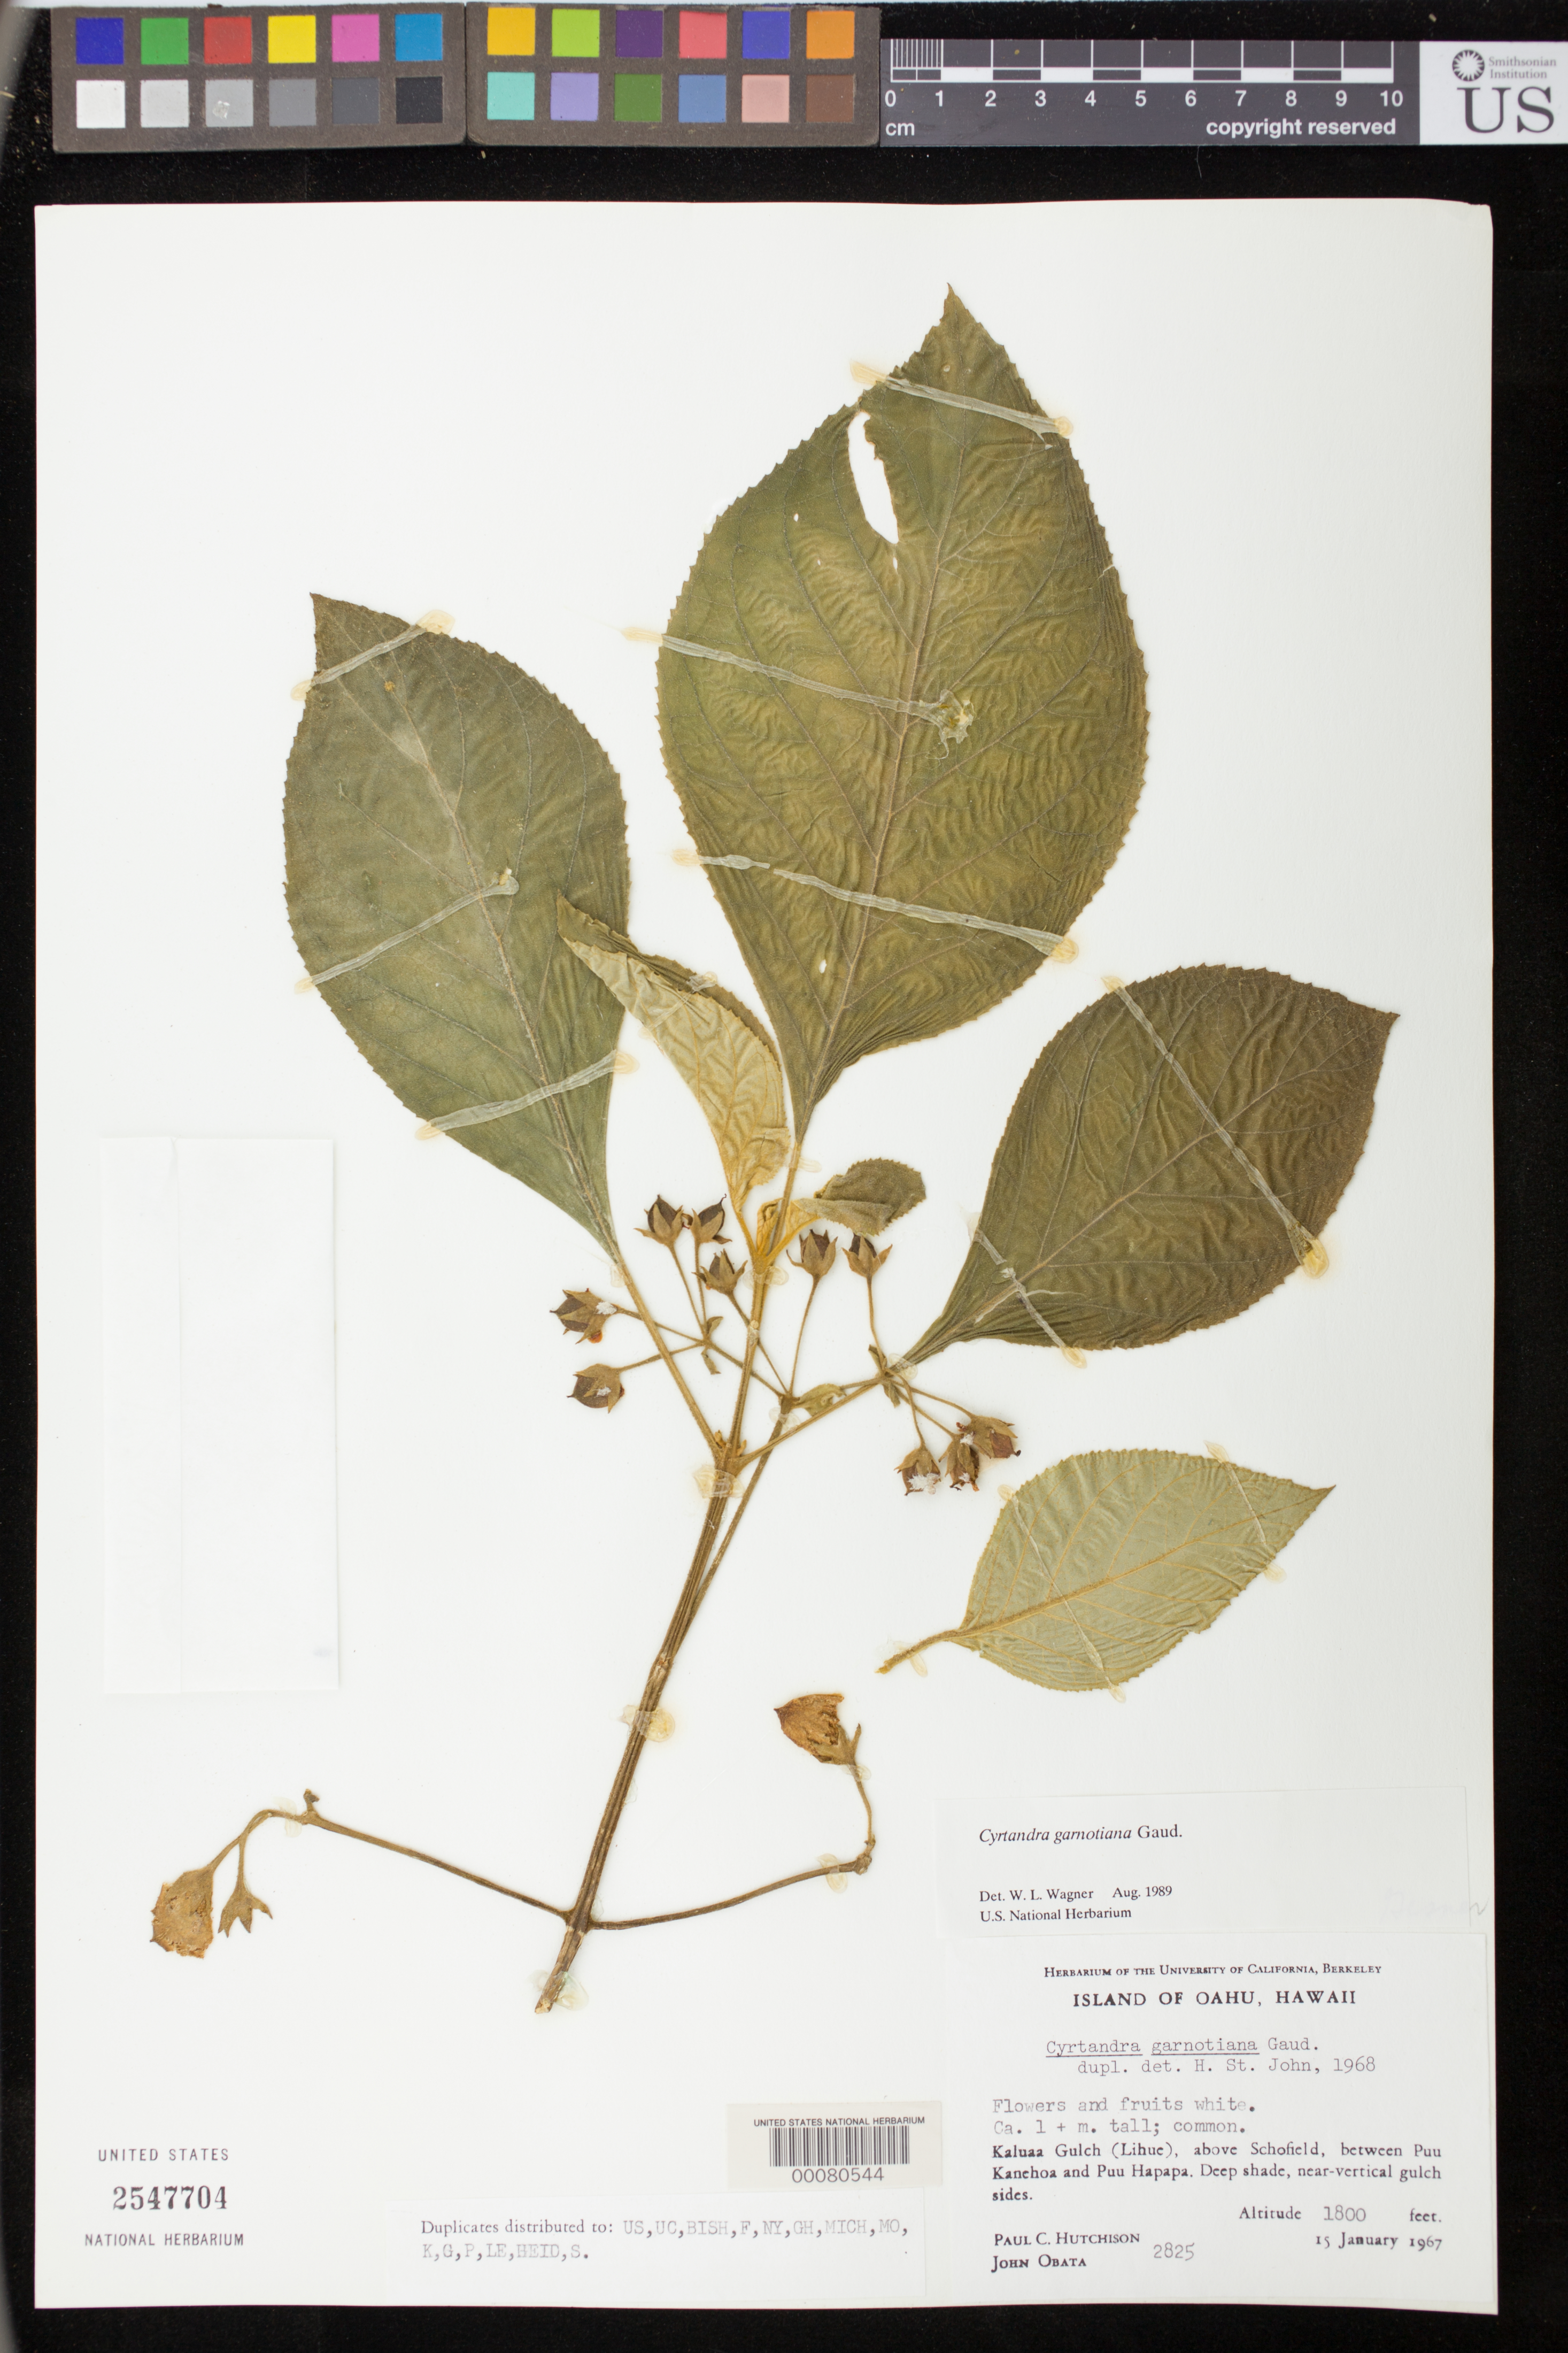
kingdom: Plantae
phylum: Tracheophyta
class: Magnoliopsida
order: Lamiales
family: Gesneriaceae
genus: Cyrtandra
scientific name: Cyrtandra garnotiana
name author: Gaudich.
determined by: St. John, H.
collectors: P. C. Hutchison & J. Obata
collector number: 2825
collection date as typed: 15 Jan 1967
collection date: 1967-01-15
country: United States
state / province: Hawaii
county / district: Honolulu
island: Oahu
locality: Kaluaa gulch (lihue), above shofield, between puu kanehoa and puu hapapa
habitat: Deep shade, near-vertical gulch sides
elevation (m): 549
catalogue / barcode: US 2547704